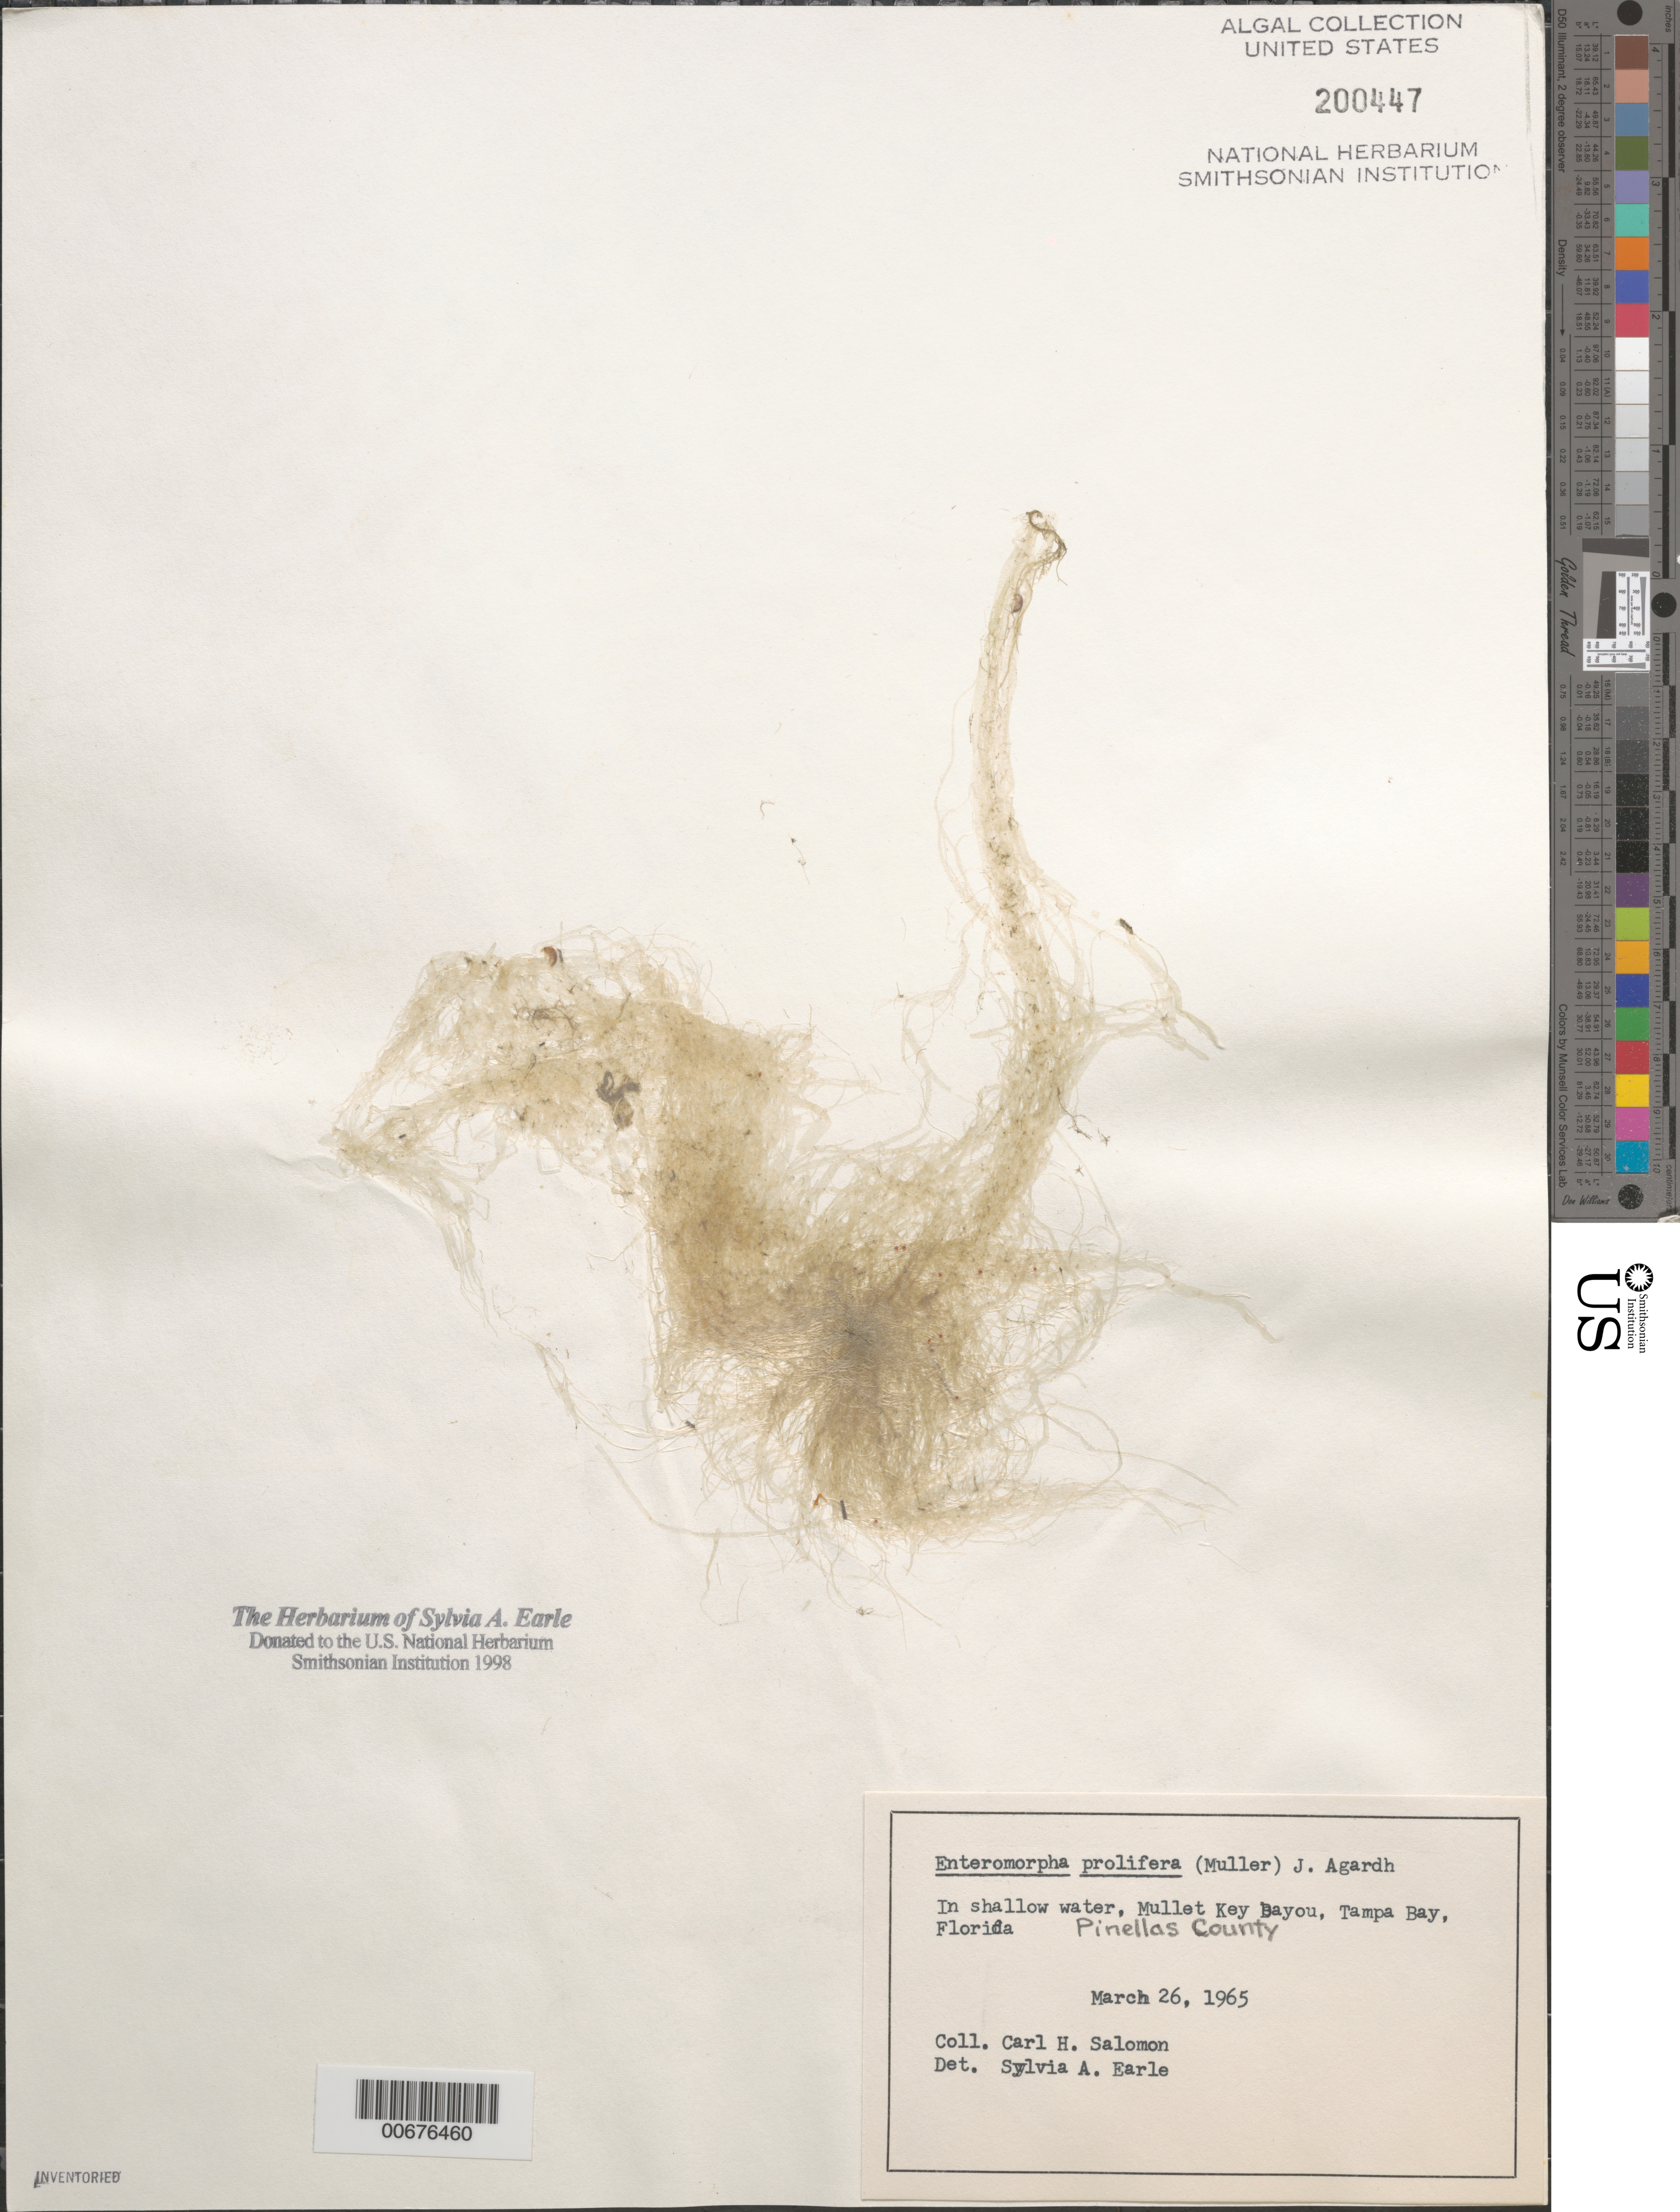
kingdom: Plantae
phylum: Chlorophyta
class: Ulvophyceae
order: Ulvales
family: Ulvaceae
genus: Ulva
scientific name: Ulva prolifera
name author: O.F. Müller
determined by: Algae name updating Project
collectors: C. Salomon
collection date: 1965-03-26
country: United States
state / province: Florida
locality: In shallow water, Mullet Key Bayou, Tampa Bay. Pinellas County.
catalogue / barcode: US 200447